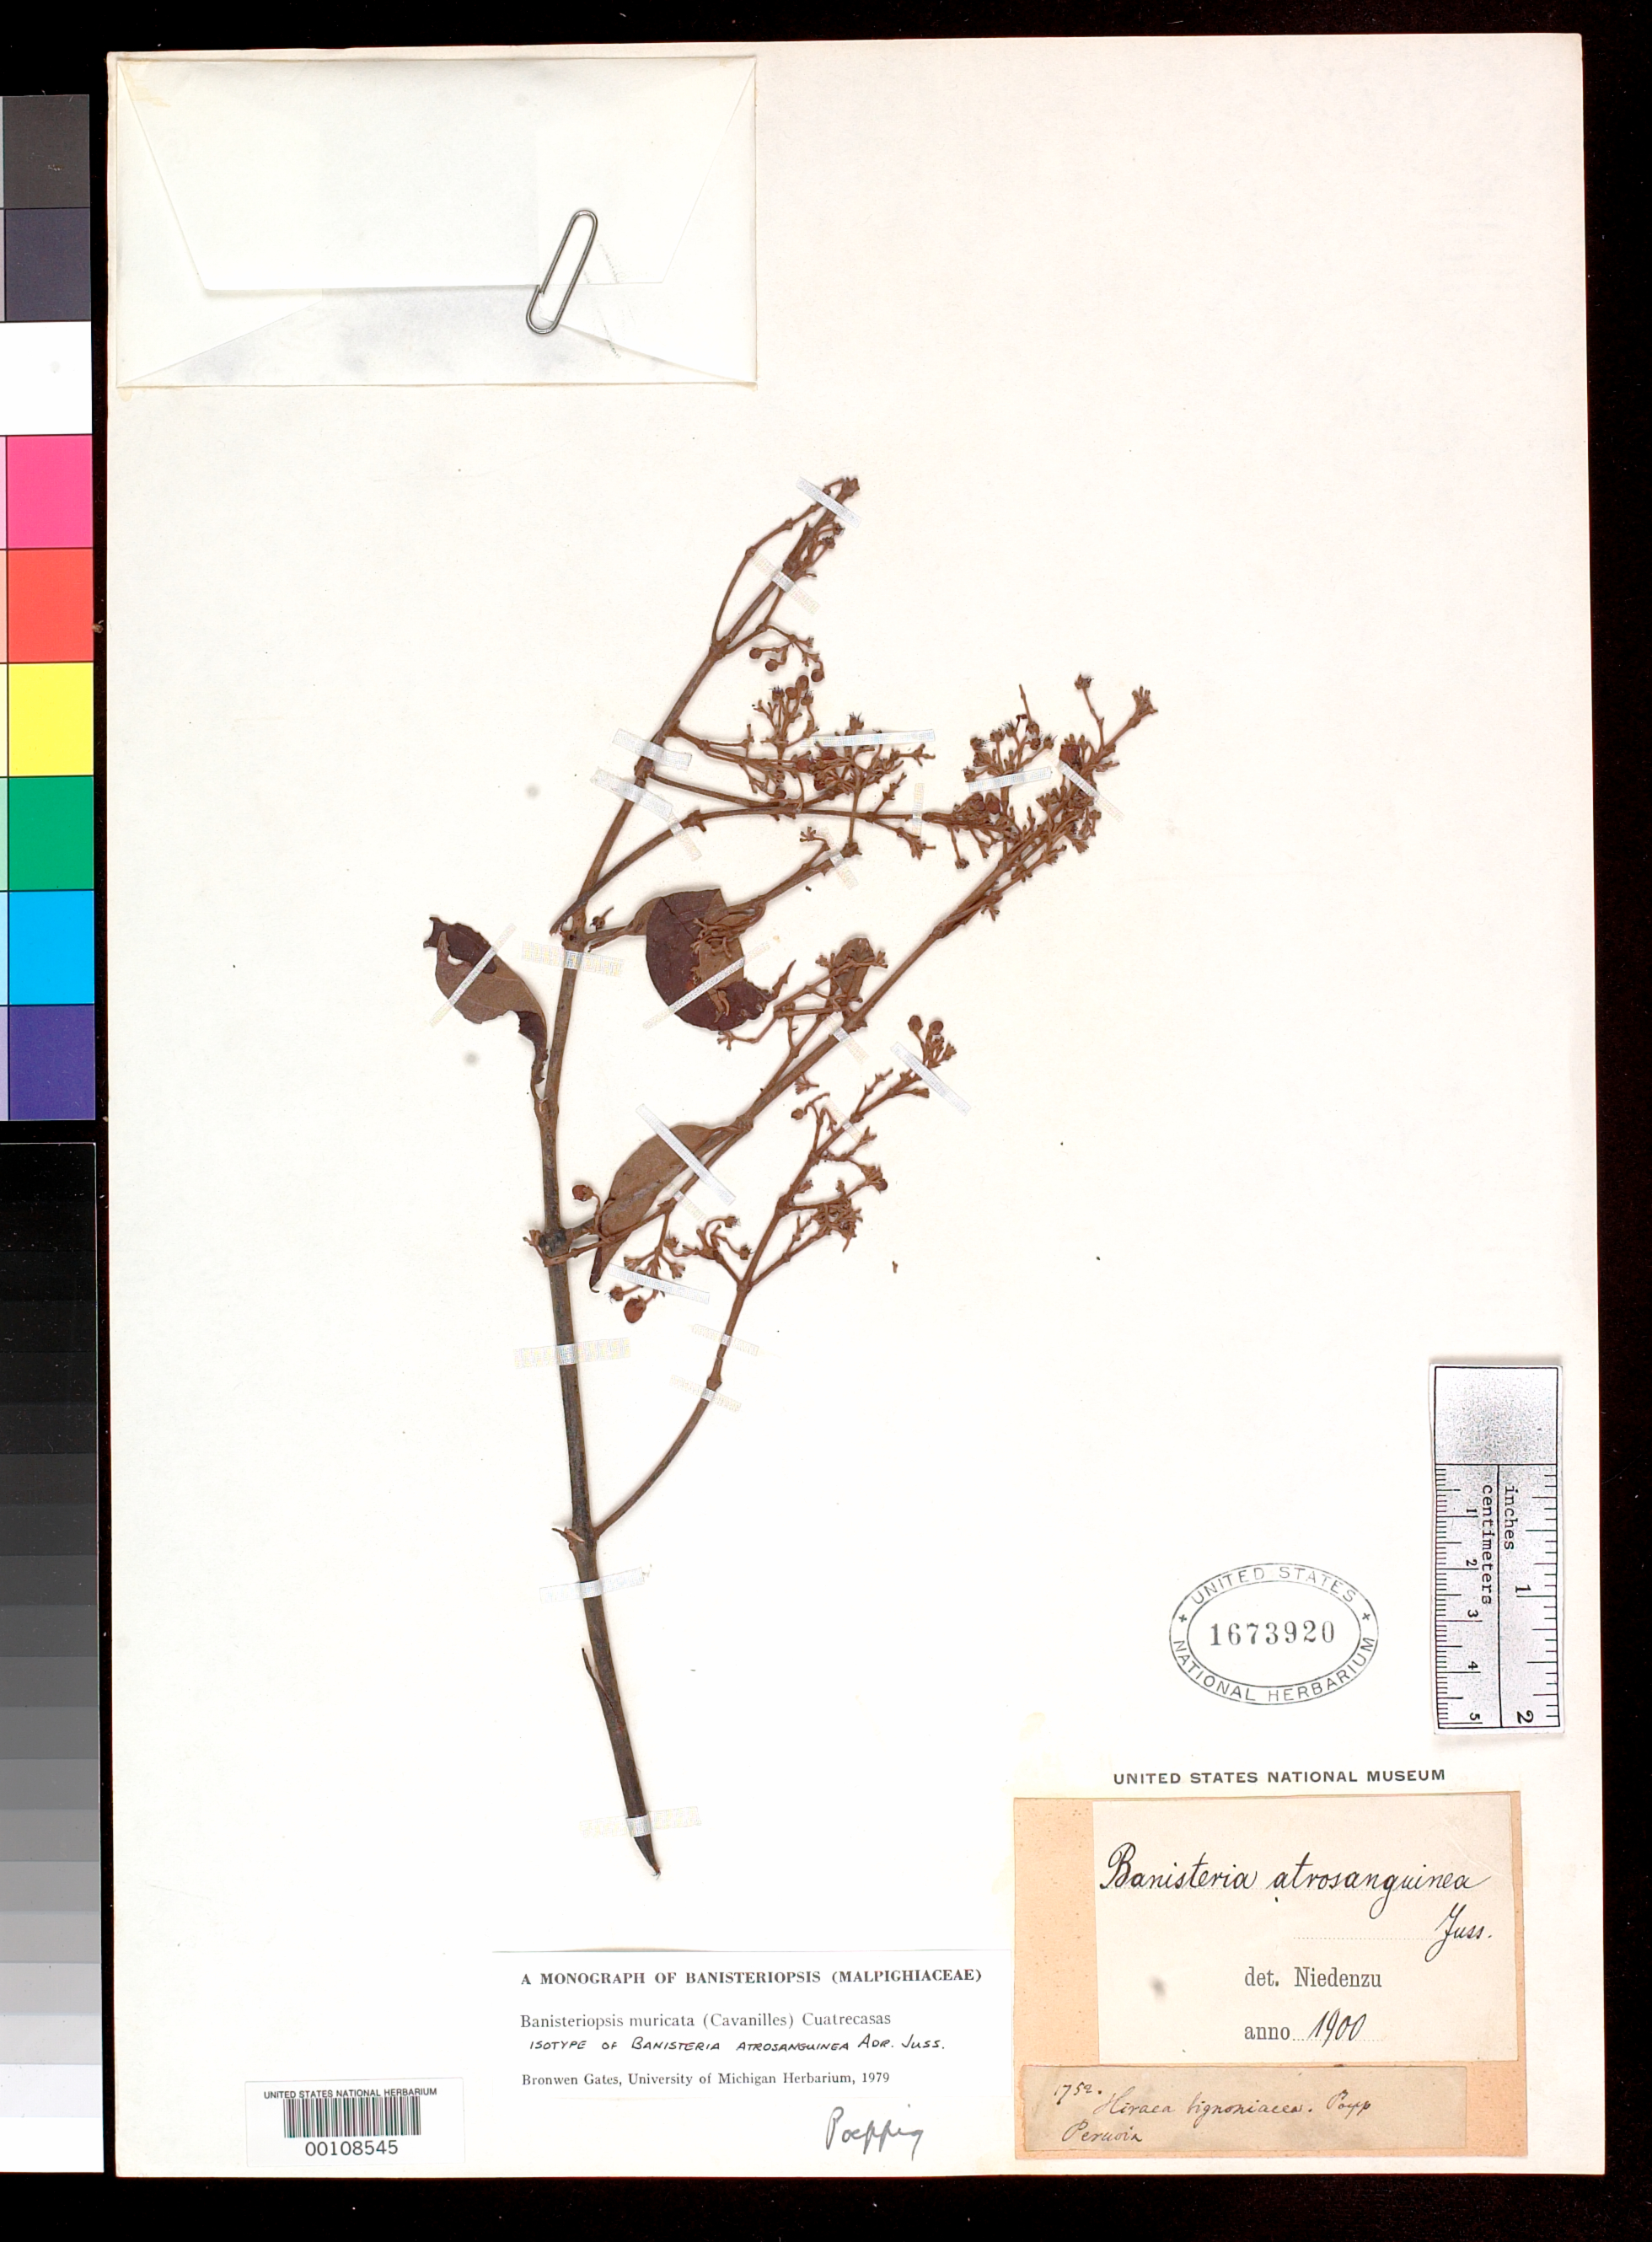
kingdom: Plantae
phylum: Tracheophyta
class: Magnoliopsida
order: Malpighiales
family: Malpighiaceae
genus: Banisteria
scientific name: Banisteria atrosanguinea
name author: A. Juss.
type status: Isosyntype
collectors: E. F. Poeppig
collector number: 1752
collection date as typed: Mar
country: Bolivia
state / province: Santa Cruz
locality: Mountains.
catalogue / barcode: US 1673920